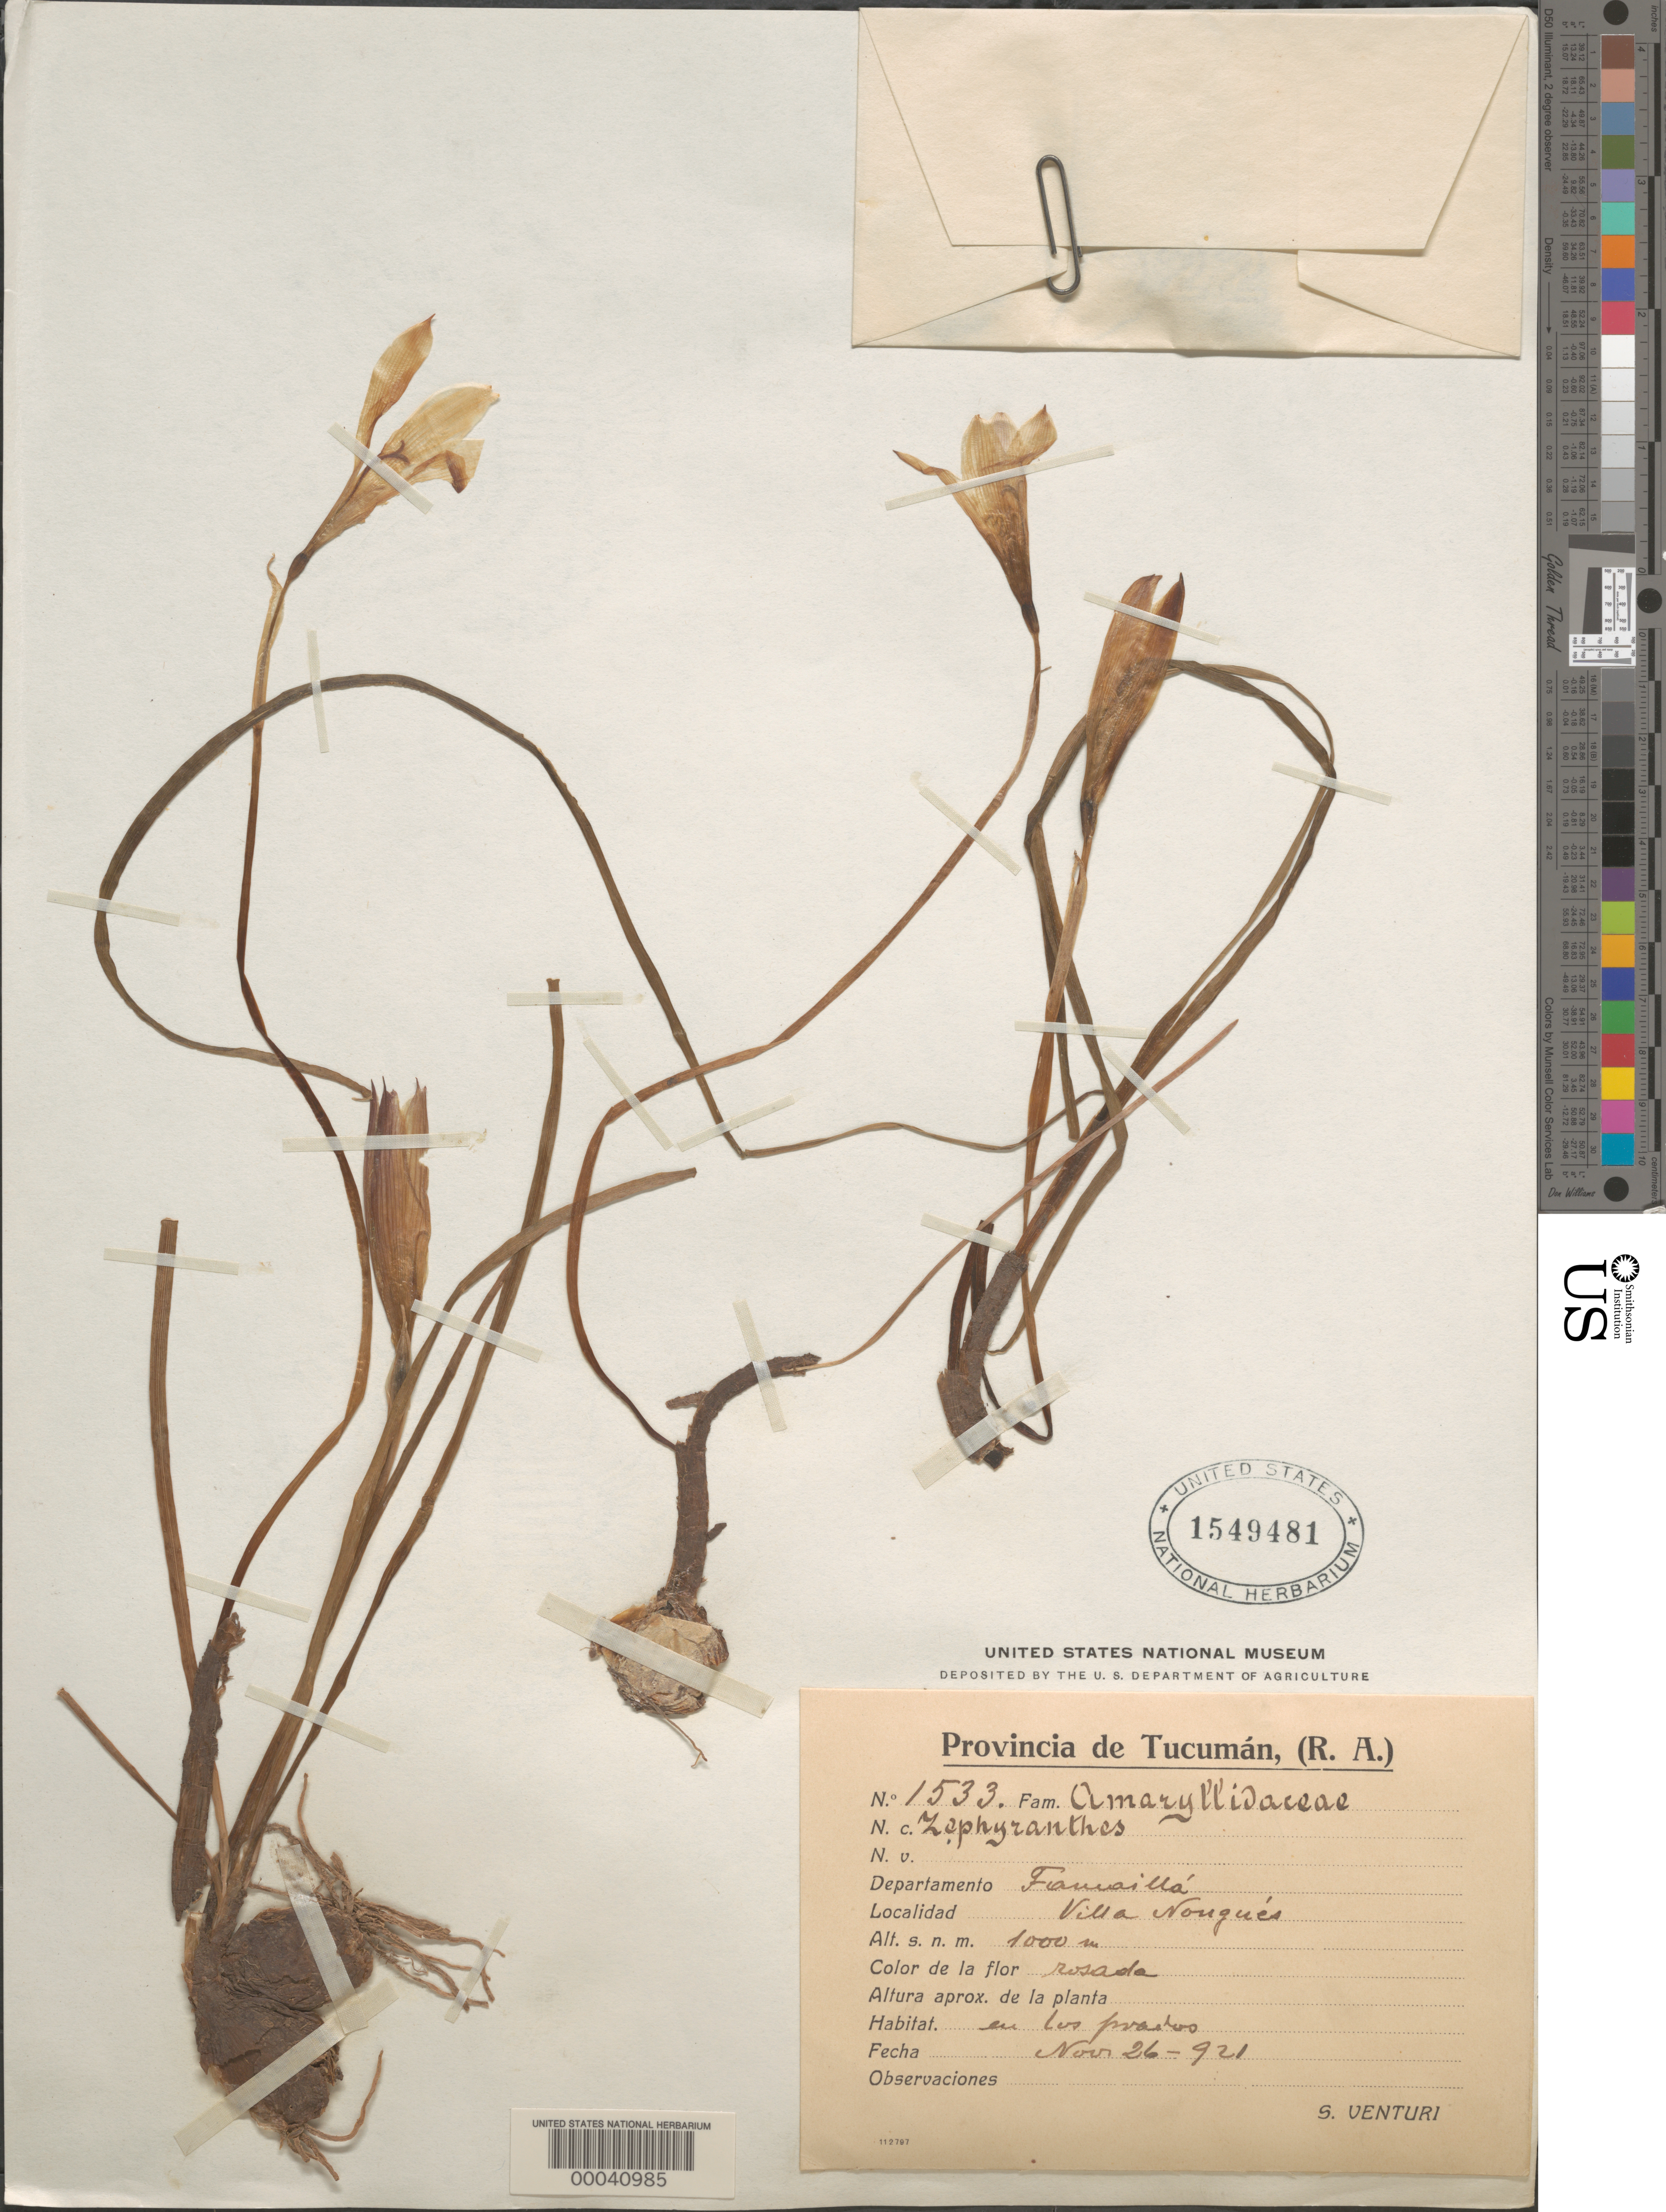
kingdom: Plantae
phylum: Tracheophyta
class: Liliopsida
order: Asparagales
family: Amaryllidaceae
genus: Zephyranthes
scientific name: Zephyranthes sp.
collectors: S. Venturi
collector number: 1533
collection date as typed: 26 Nov 1921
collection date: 1921-11-26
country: Argentina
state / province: Tucumán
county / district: Famaillá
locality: Raco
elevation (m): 1000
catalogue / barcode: US 1549481